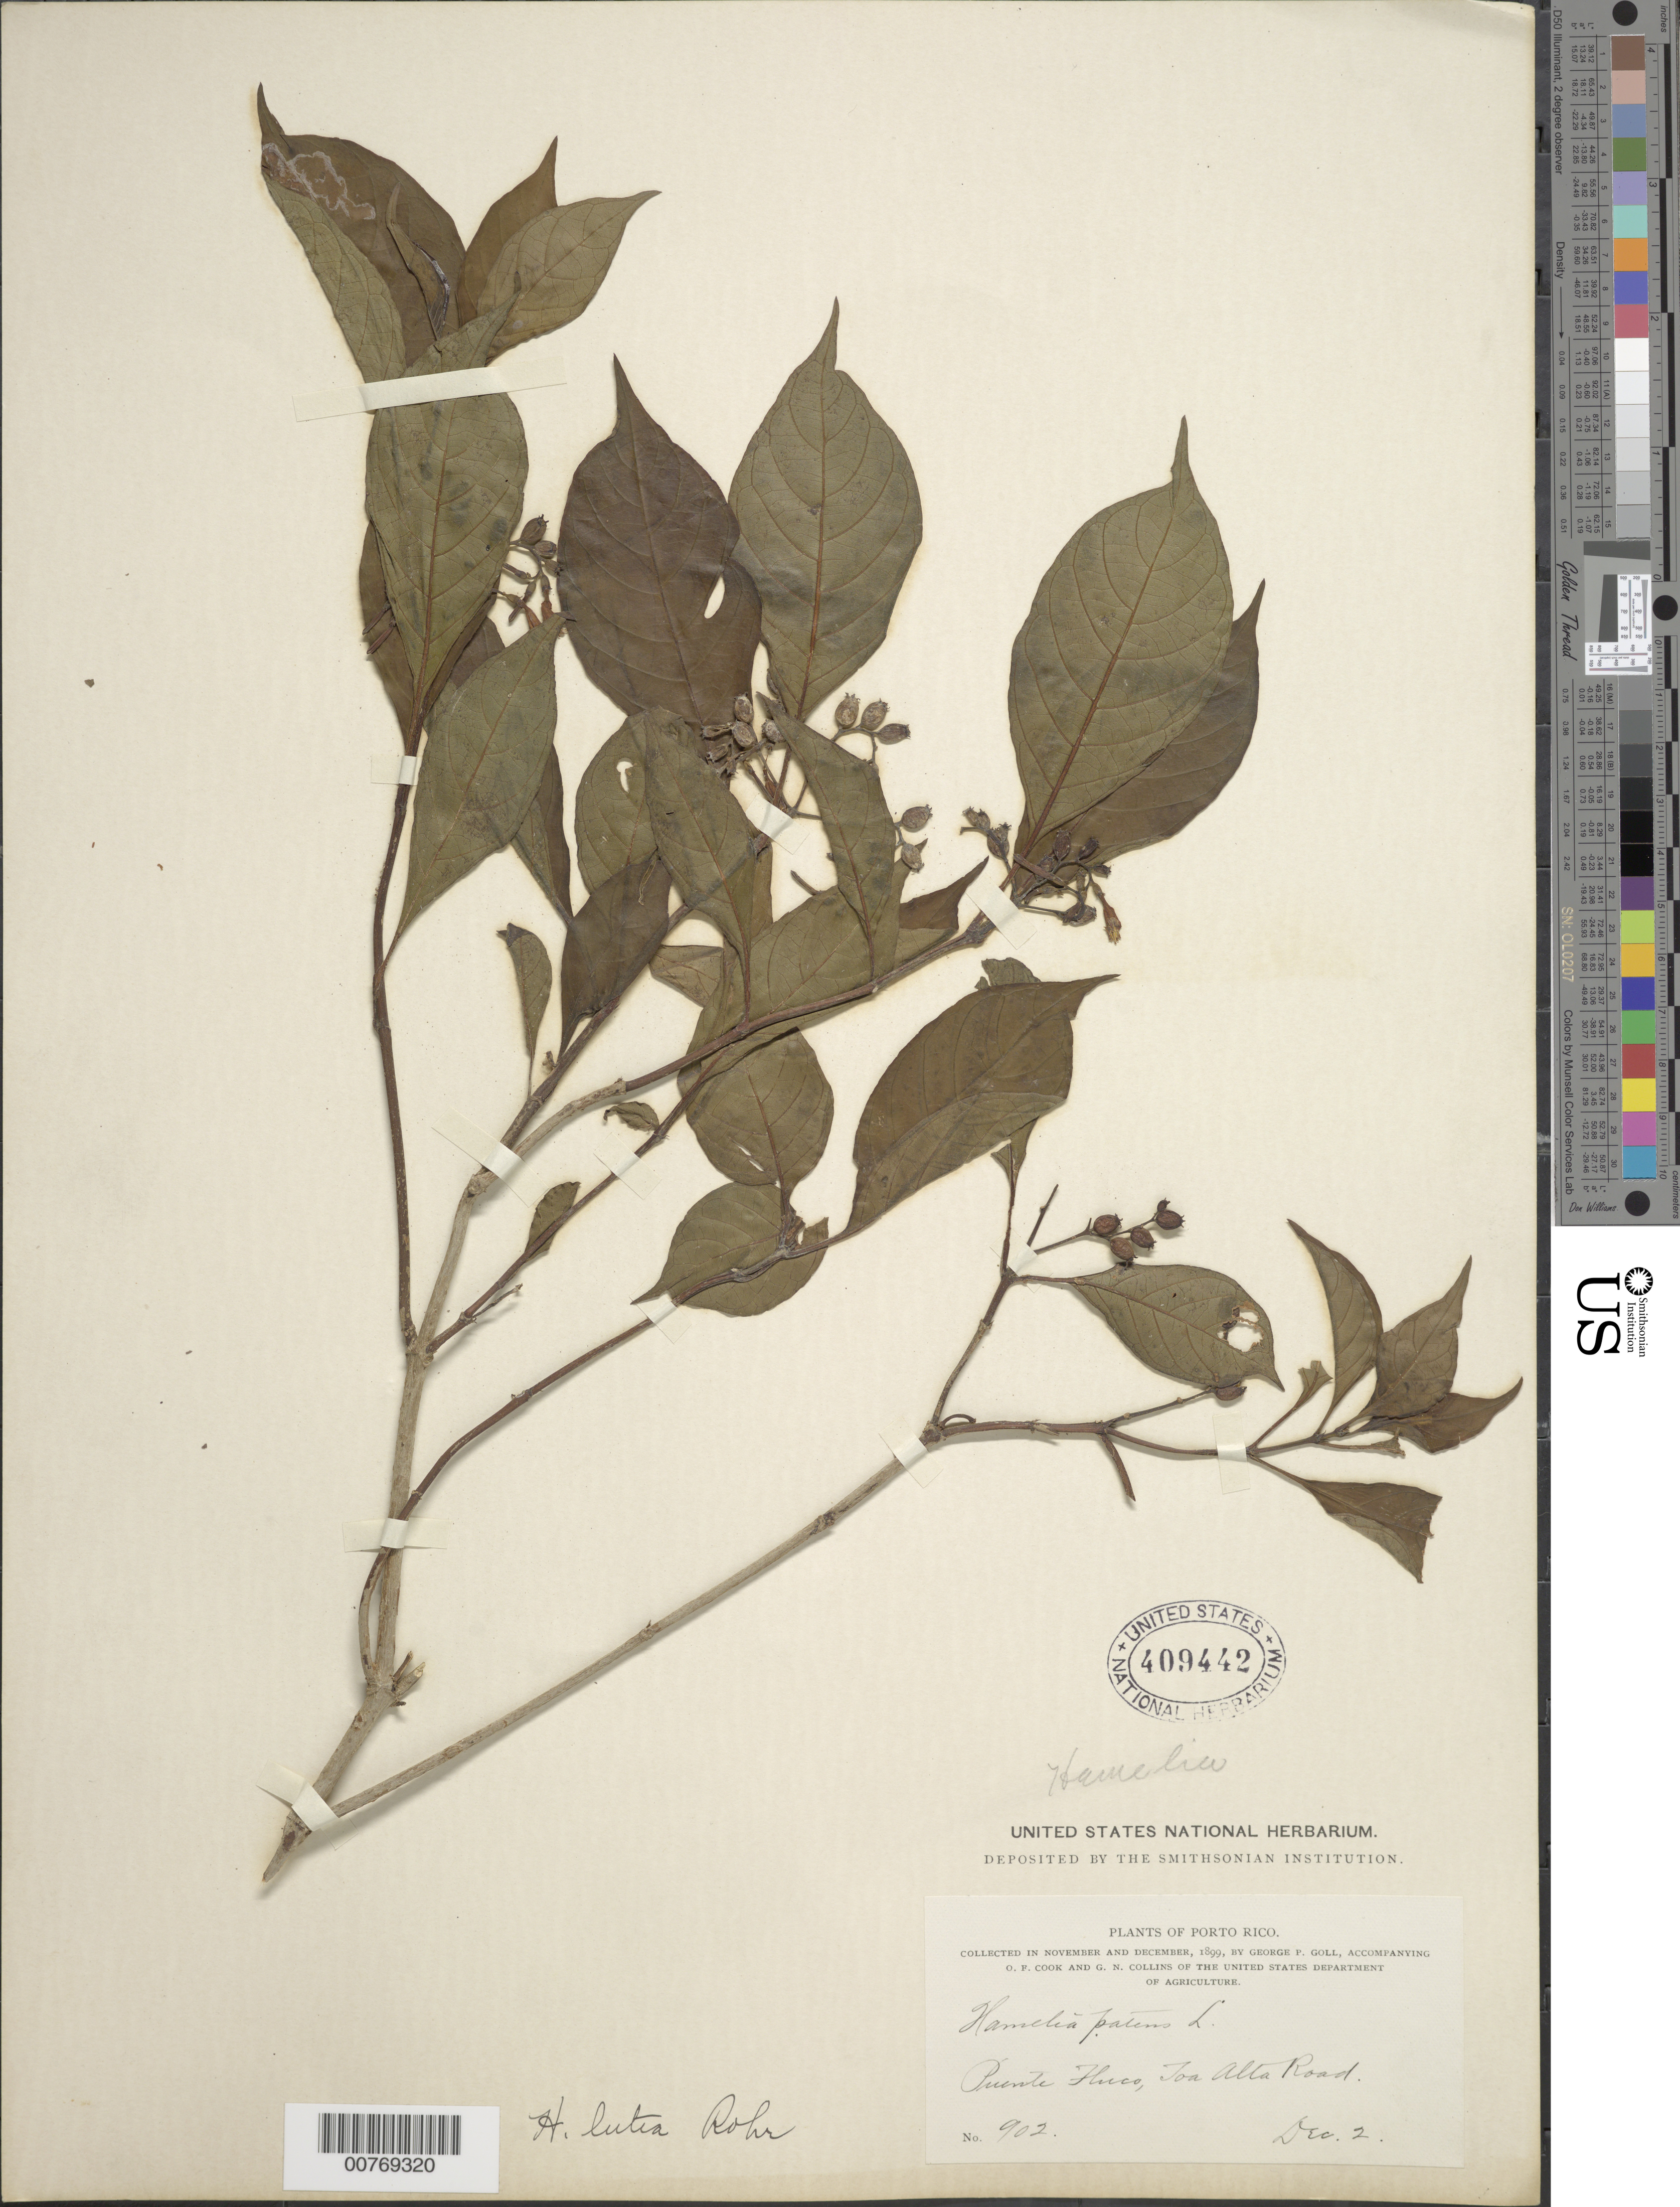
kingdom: Plantae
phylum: Tracheophyta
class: Magnoliopsida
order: Gentianales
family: Rubiaceae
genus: Hamelia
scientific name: Hamelia axillaris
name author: Sw.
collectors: G. Goll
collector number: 902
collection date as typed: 02 Dec 1899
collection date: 1899-12-02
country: Puerto Rico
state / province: Toa Alta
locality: Puente Huco, Toa Alta Road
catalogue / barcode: US 409442